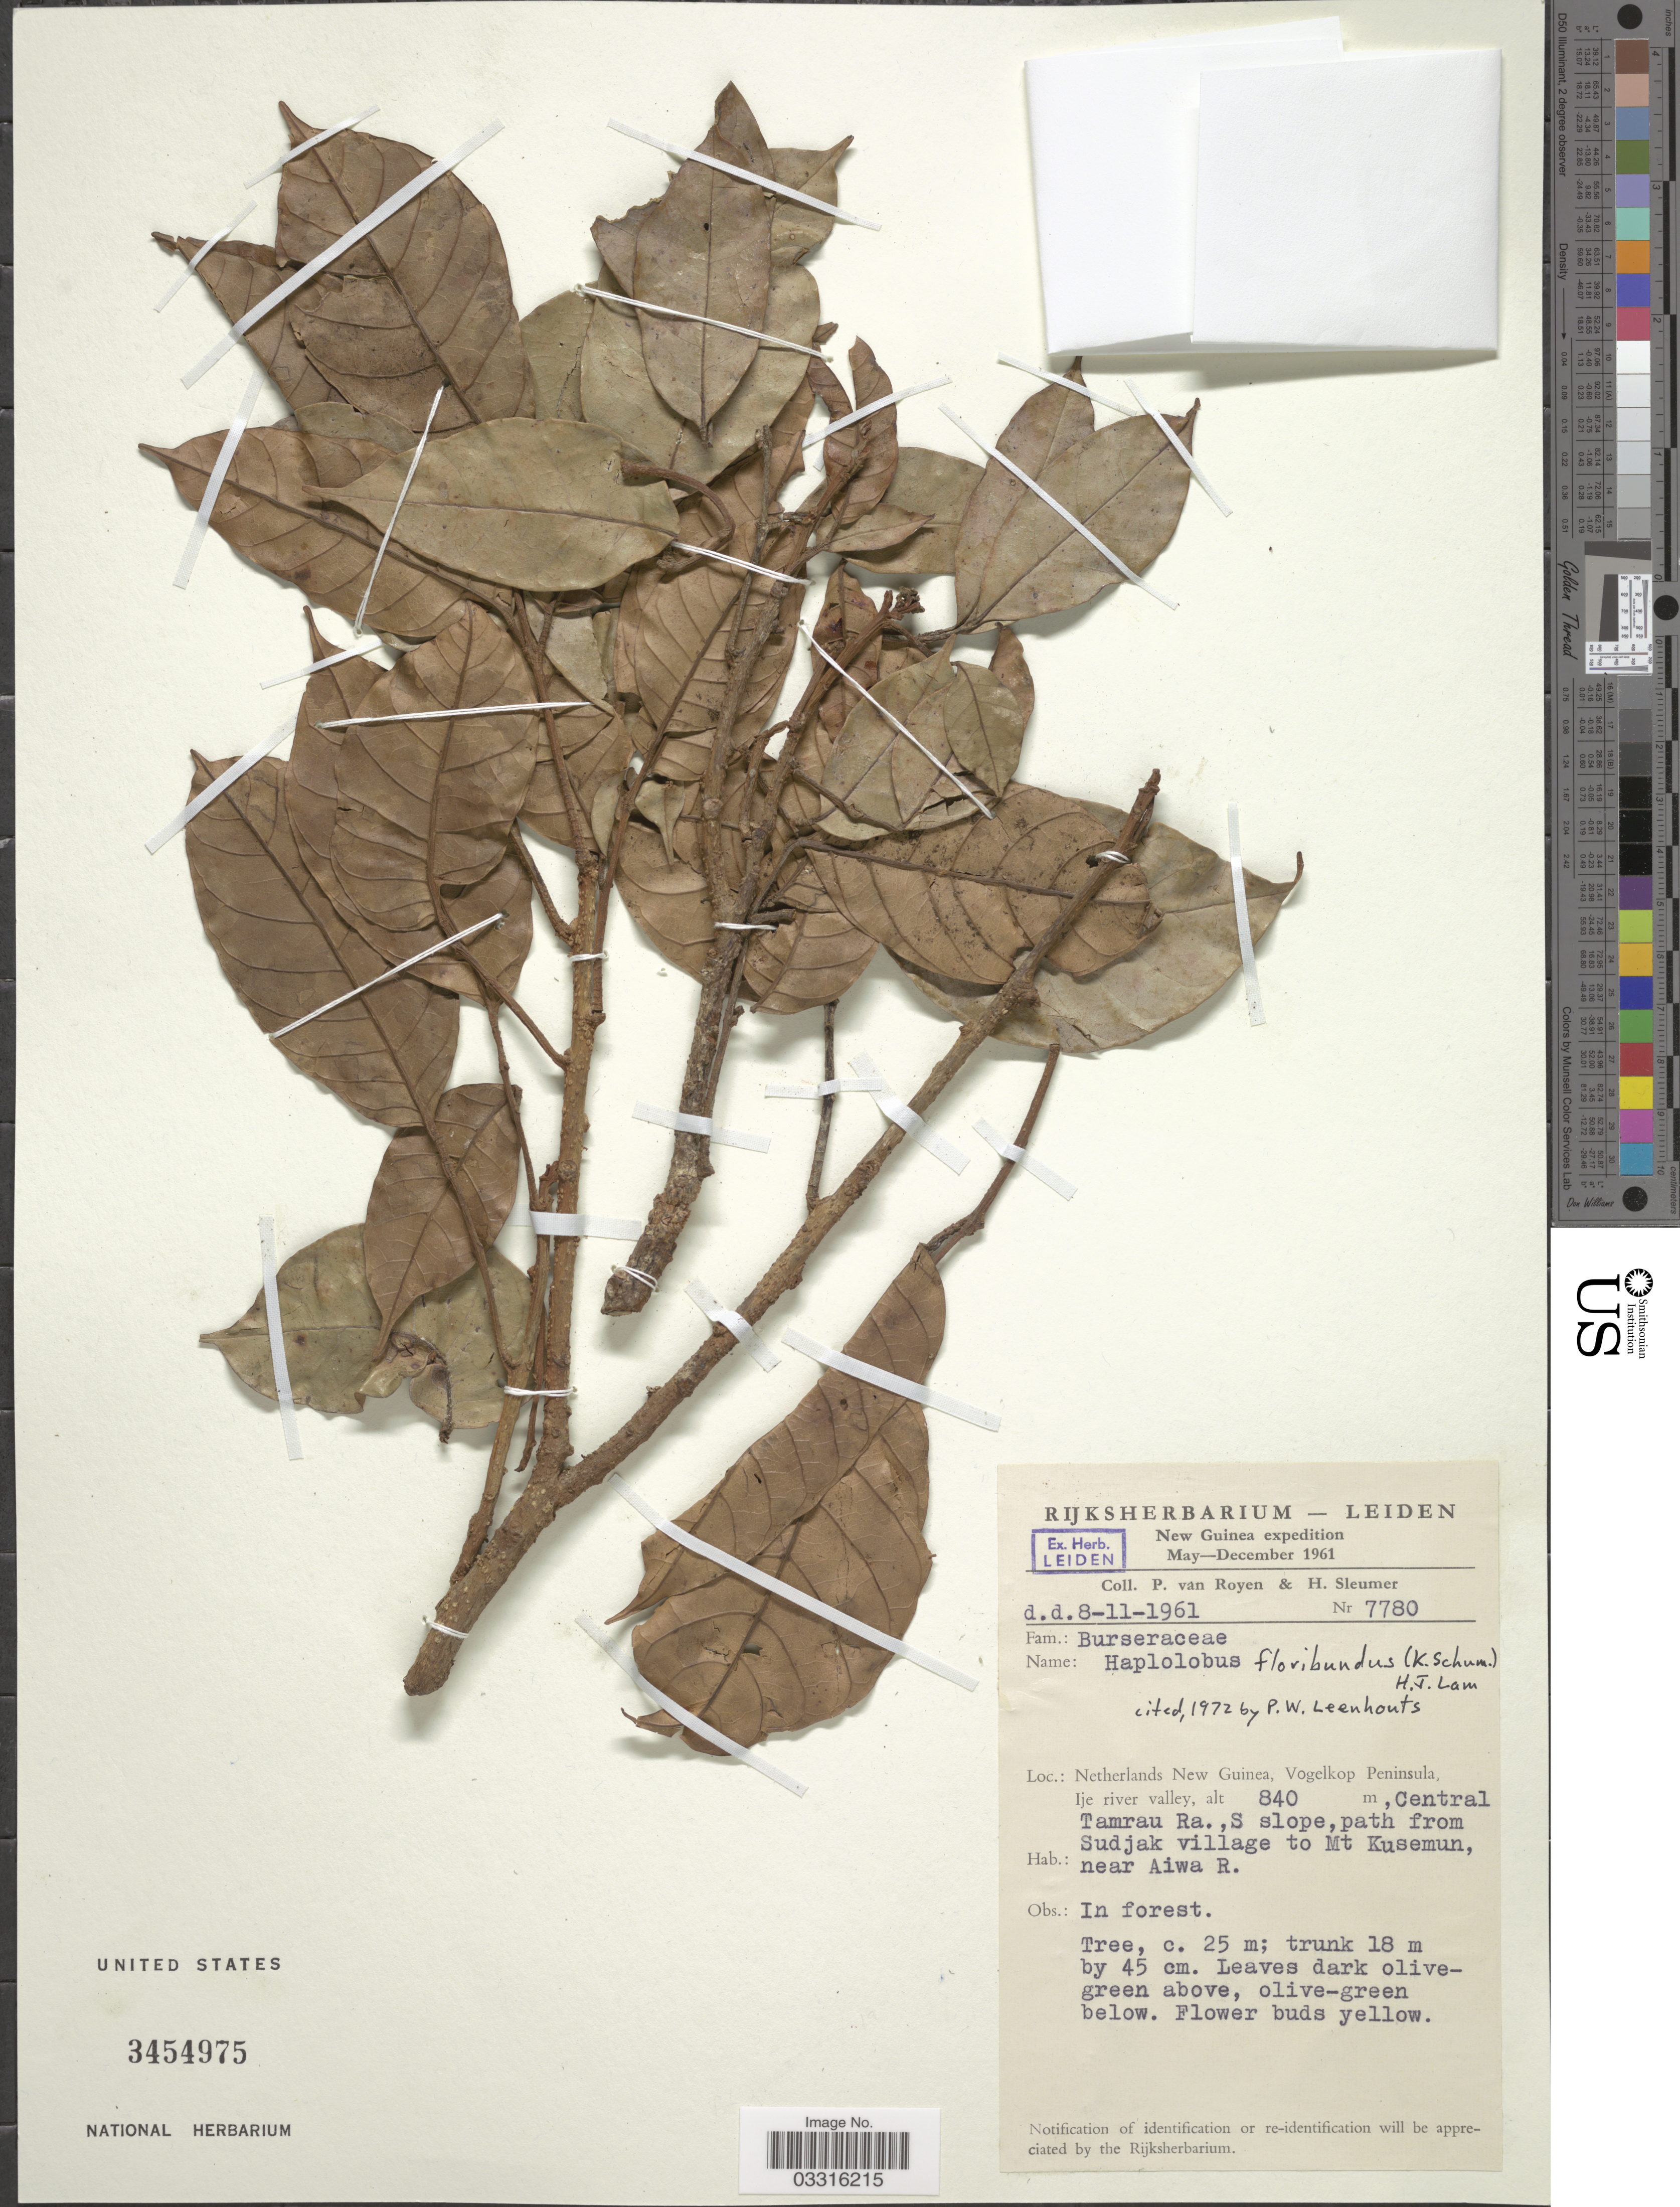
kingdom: Plantae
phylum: Tracheophyta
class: Magnoliopsida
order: Sapindales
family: Burseraceae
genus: Haplolobus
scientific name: Haplolobus floribundus subsp. floribundus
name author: (K. Schum.) H.J. Lam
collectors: P. van Royen & H. O. Sleumer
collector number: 7780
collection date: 1961-11-08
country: Indonesia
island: New Guinea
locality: New Guinea, Netherlands New Guinea, Vogelkop Peninsula, Ilje river valley, Central Tamrau Ra., S slope, path from Sudjak village to Mt Kusemun, near Aiwa R.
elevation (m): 840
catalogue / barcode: US 3454975